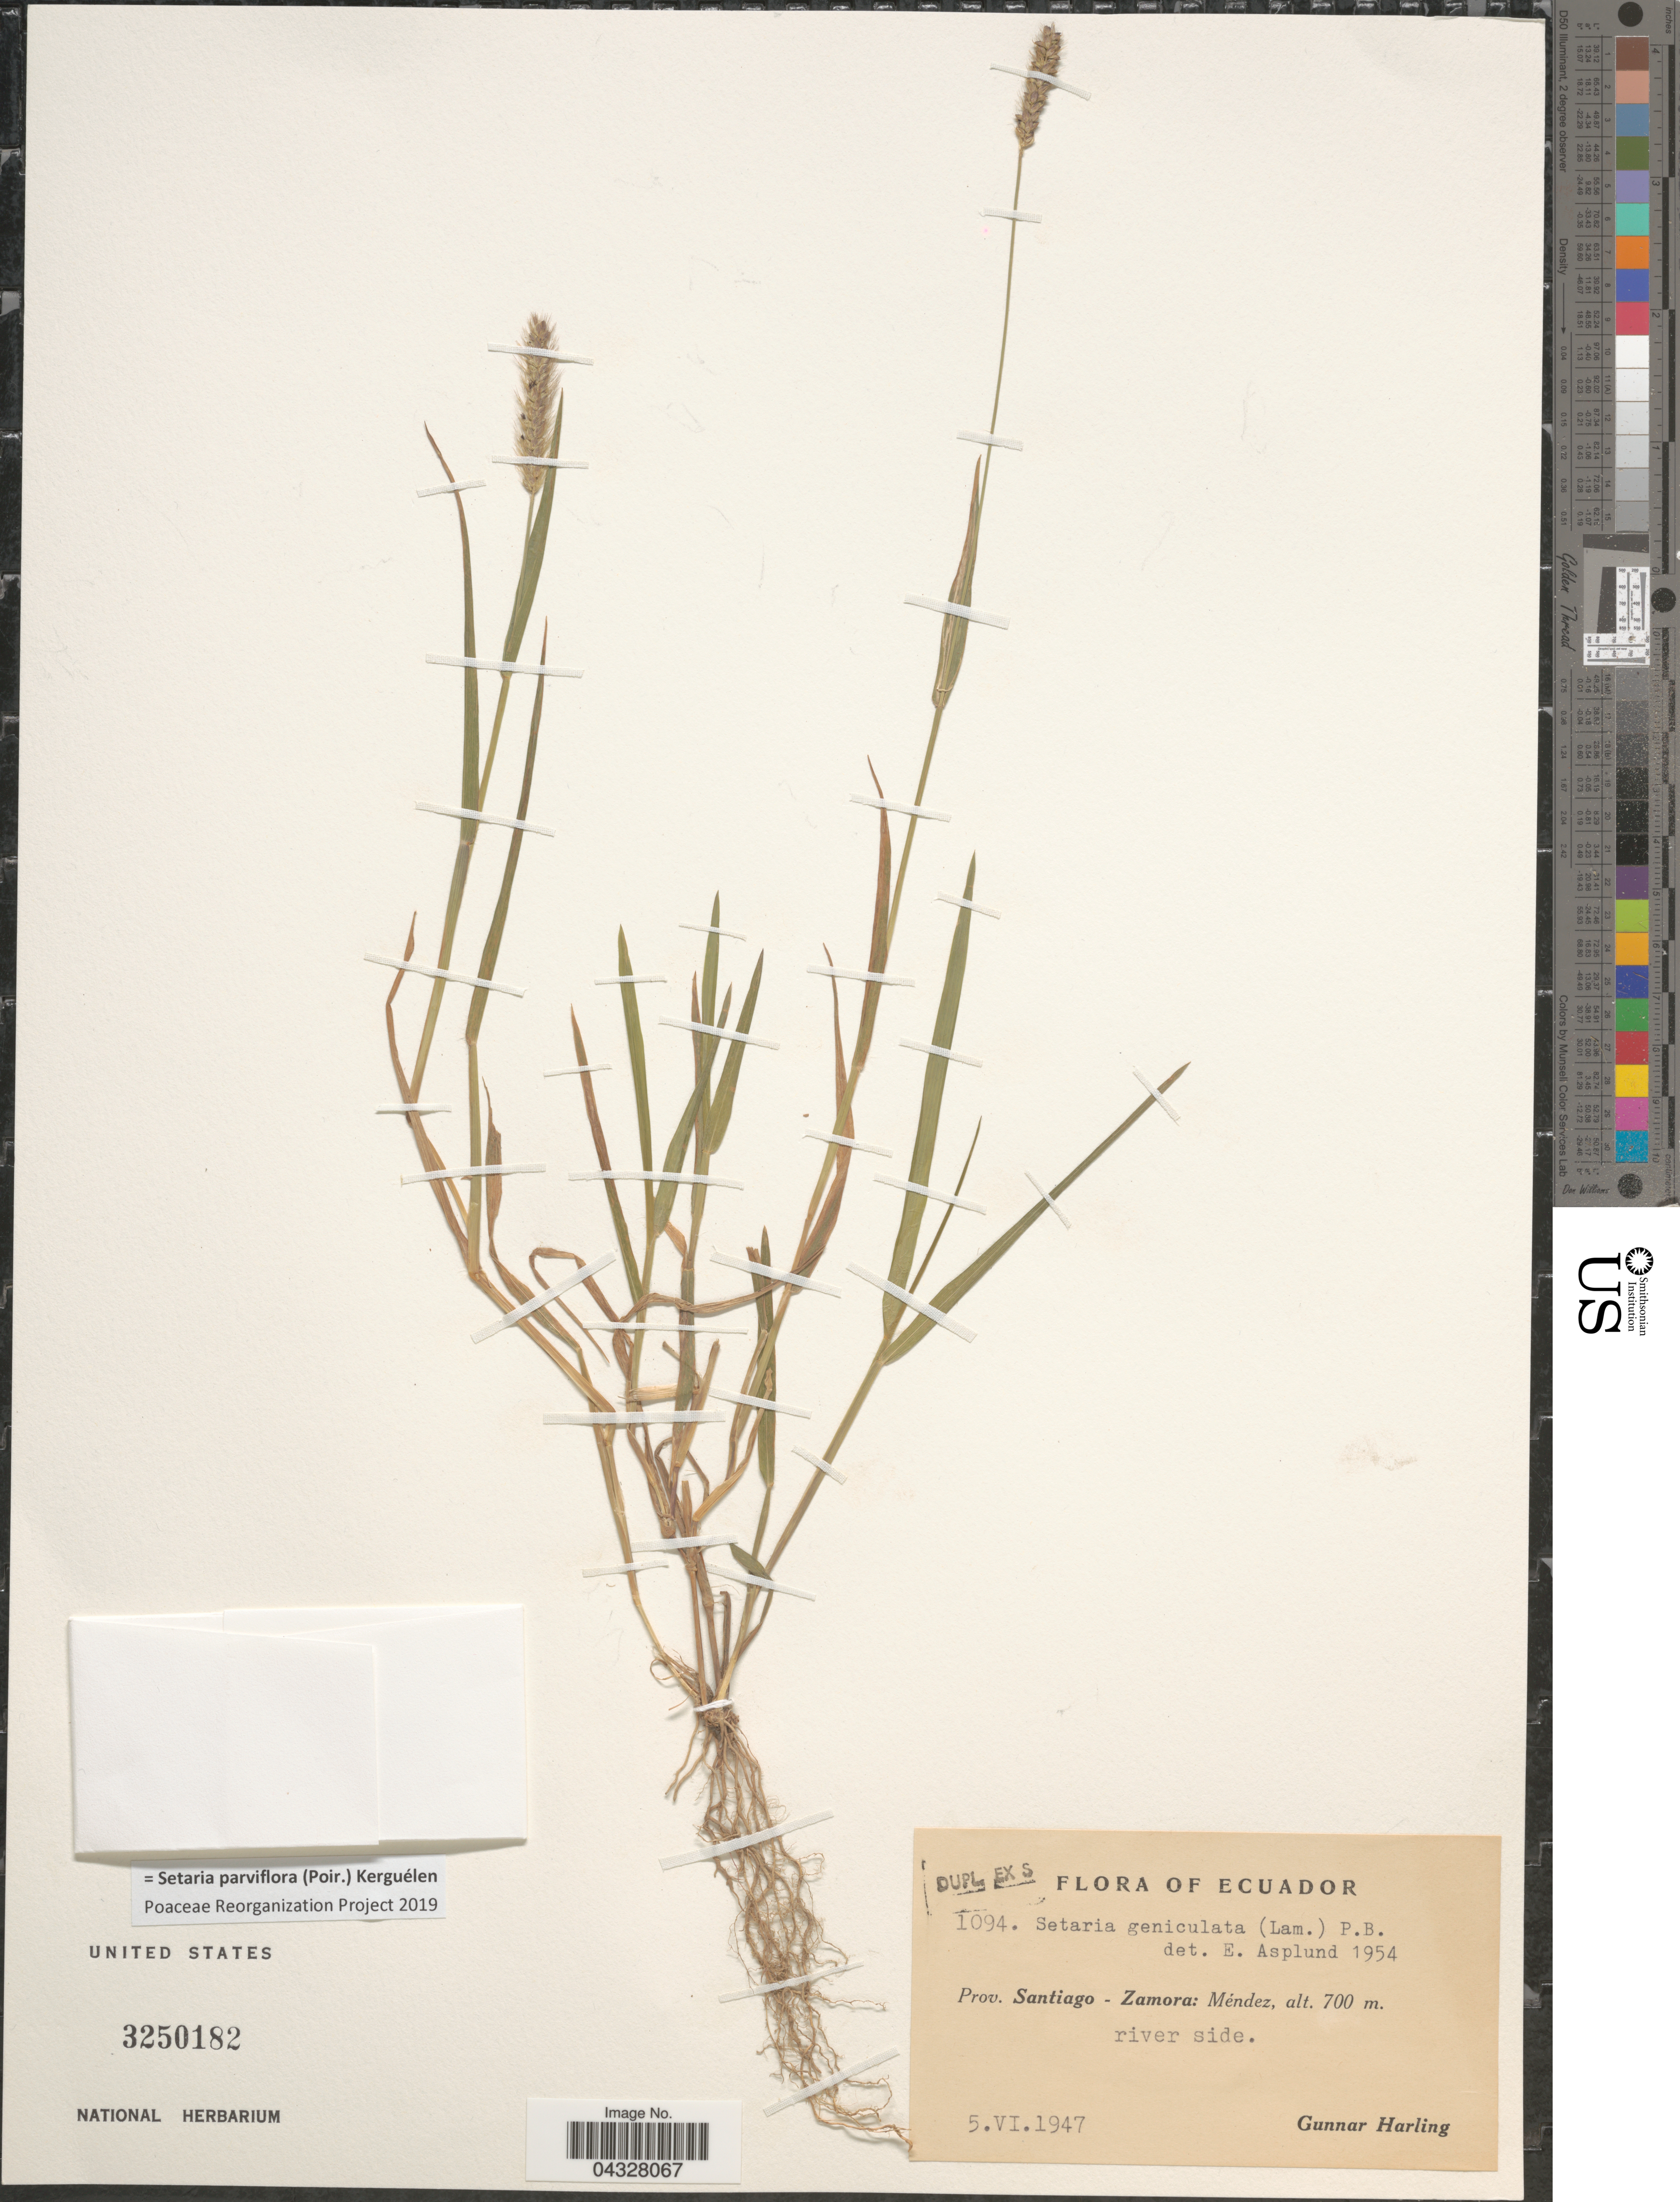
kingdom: Plantae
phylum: Tracheophyta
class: Liliopsida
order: Poales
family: Poaceae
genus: Setaria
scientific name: Setaria parviflora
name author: (Poir.) Kerguélen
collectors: G. Harling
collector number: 1094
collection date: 1947-06-05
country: Ecuador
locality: Prov. Santiago - Zamora: Méndez.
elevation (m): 700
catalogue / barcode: US 3250182